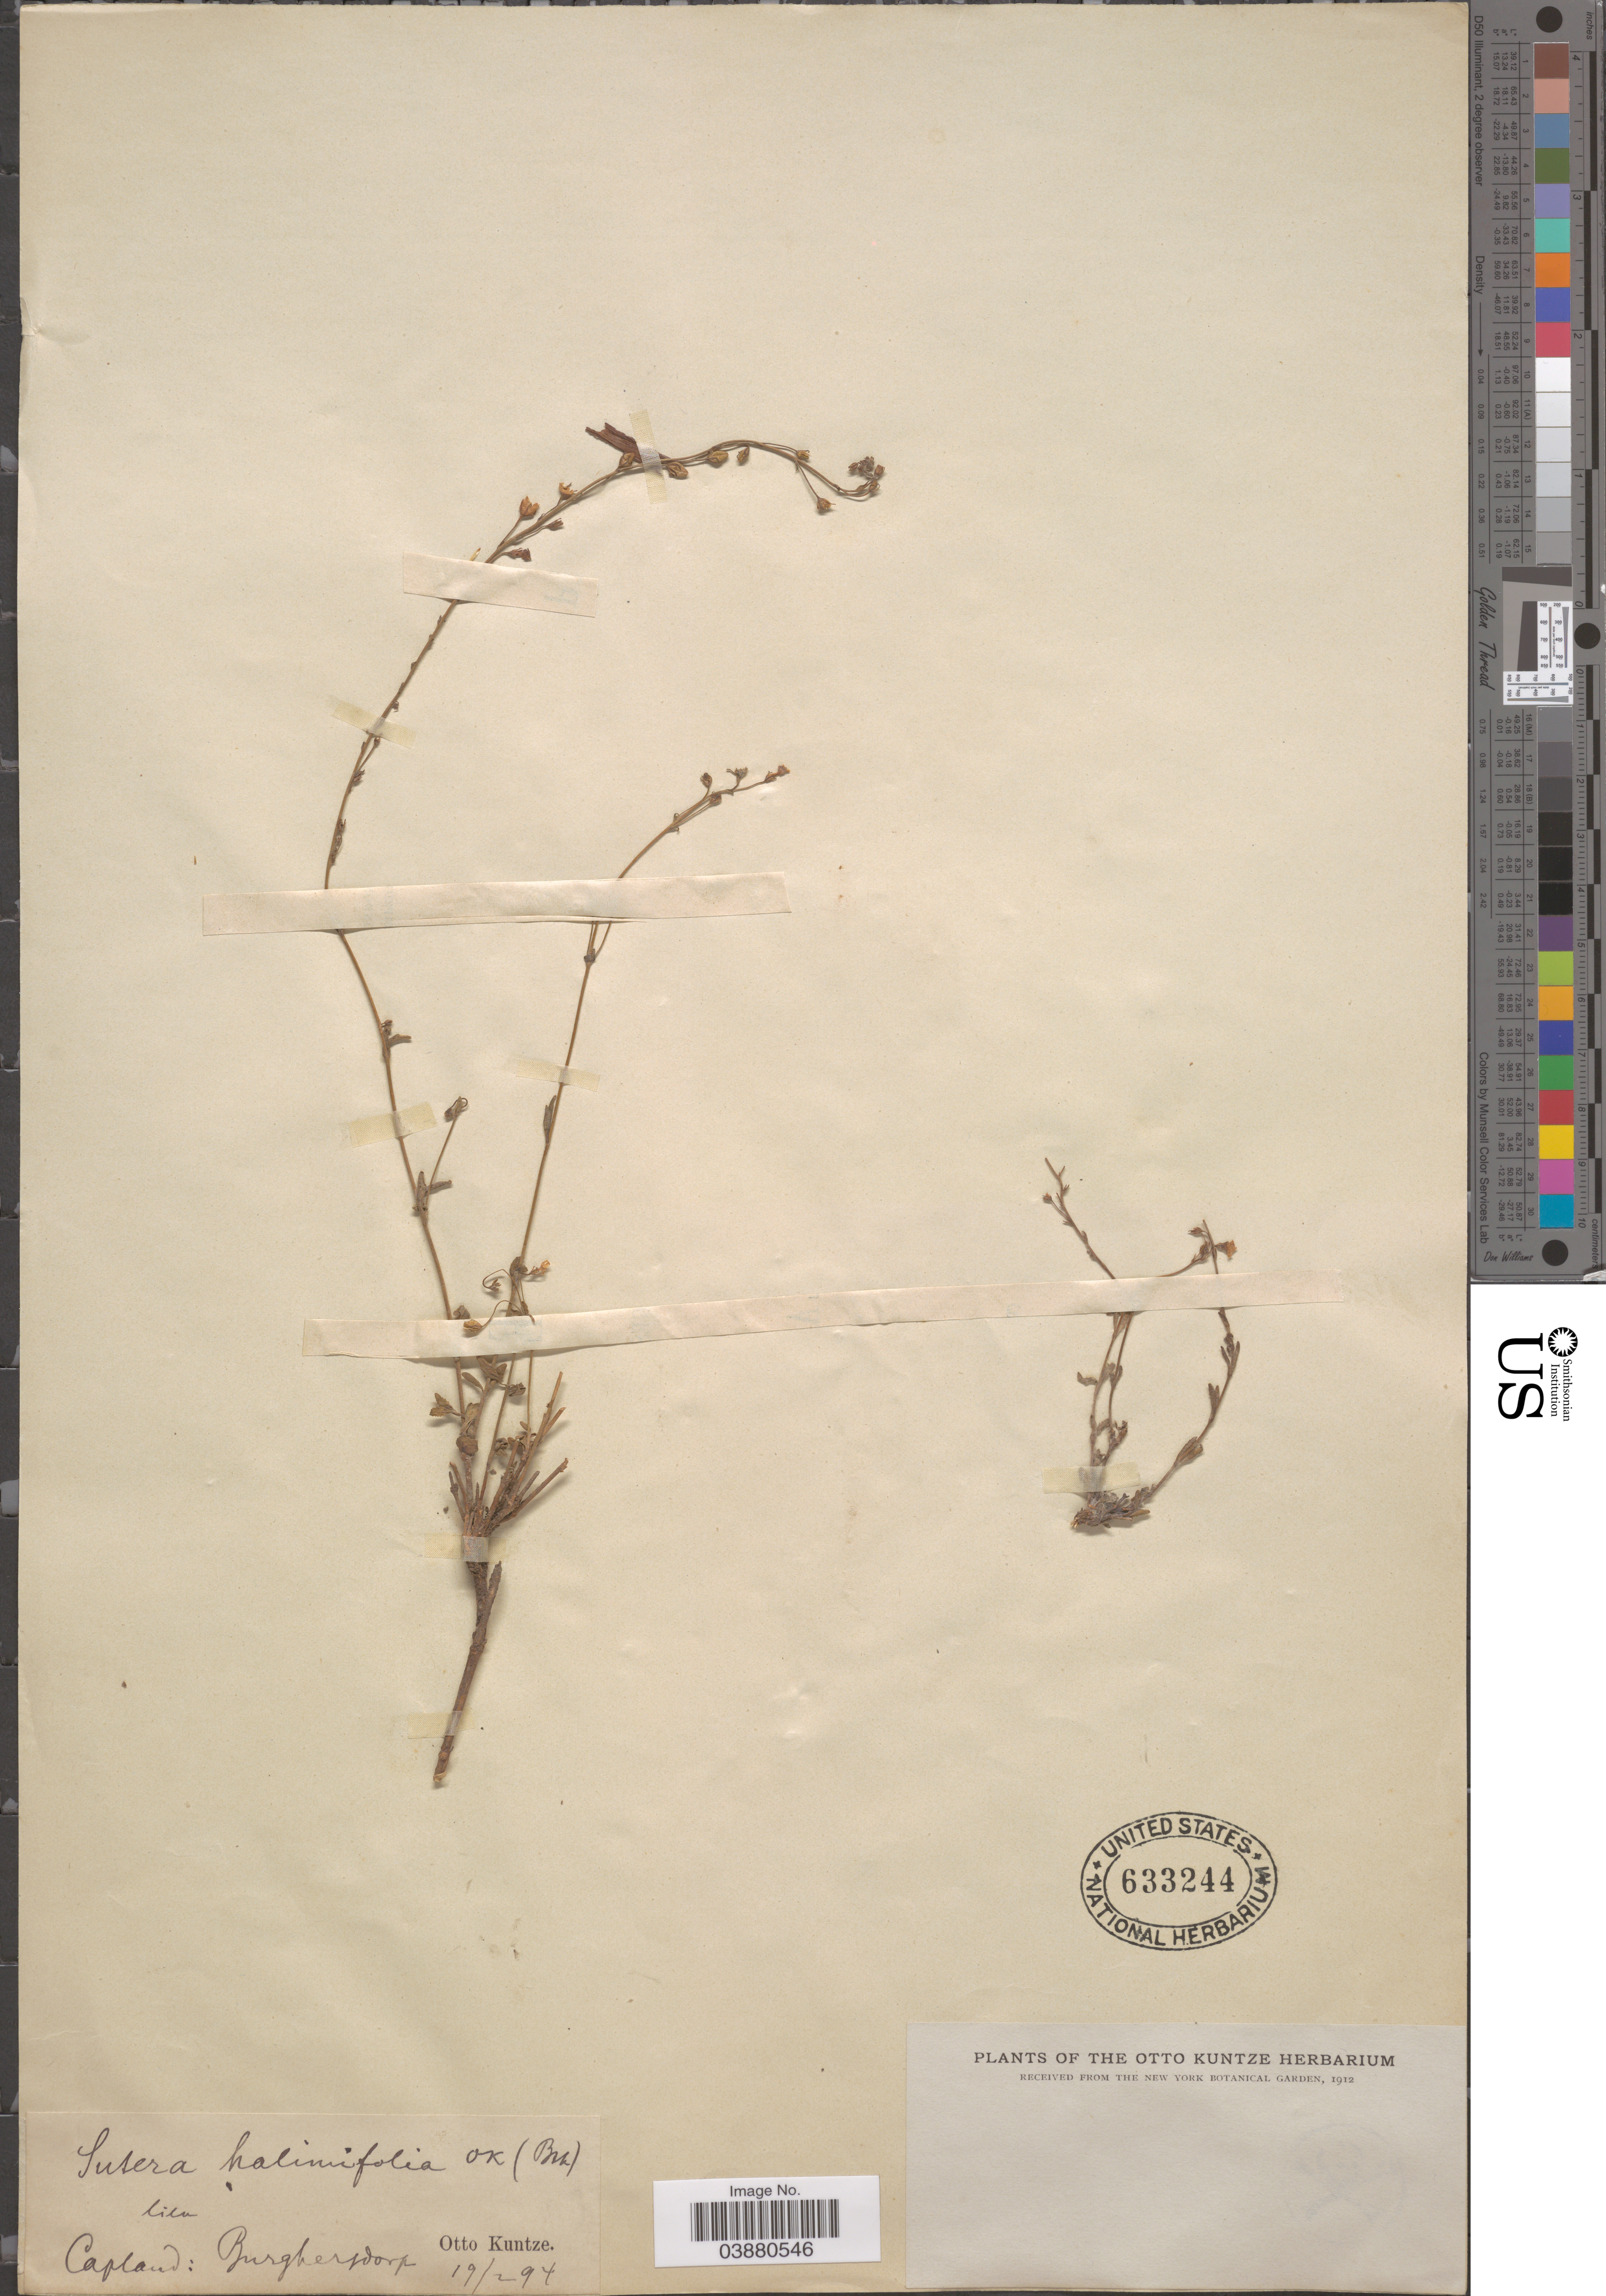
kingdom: Plantae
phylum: Tracheophyta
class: Magnoliopsida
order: Lamiales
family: Scrophulariaceae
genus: Sutera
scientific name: Sutera halimifolia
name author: (Benth.) Kuntze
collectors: C.E.O. Kuntze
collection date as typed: Transcribed d/m/y: 19/2/94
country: South Africa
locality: Capland: Burghersdorp.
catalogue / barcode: US 633244